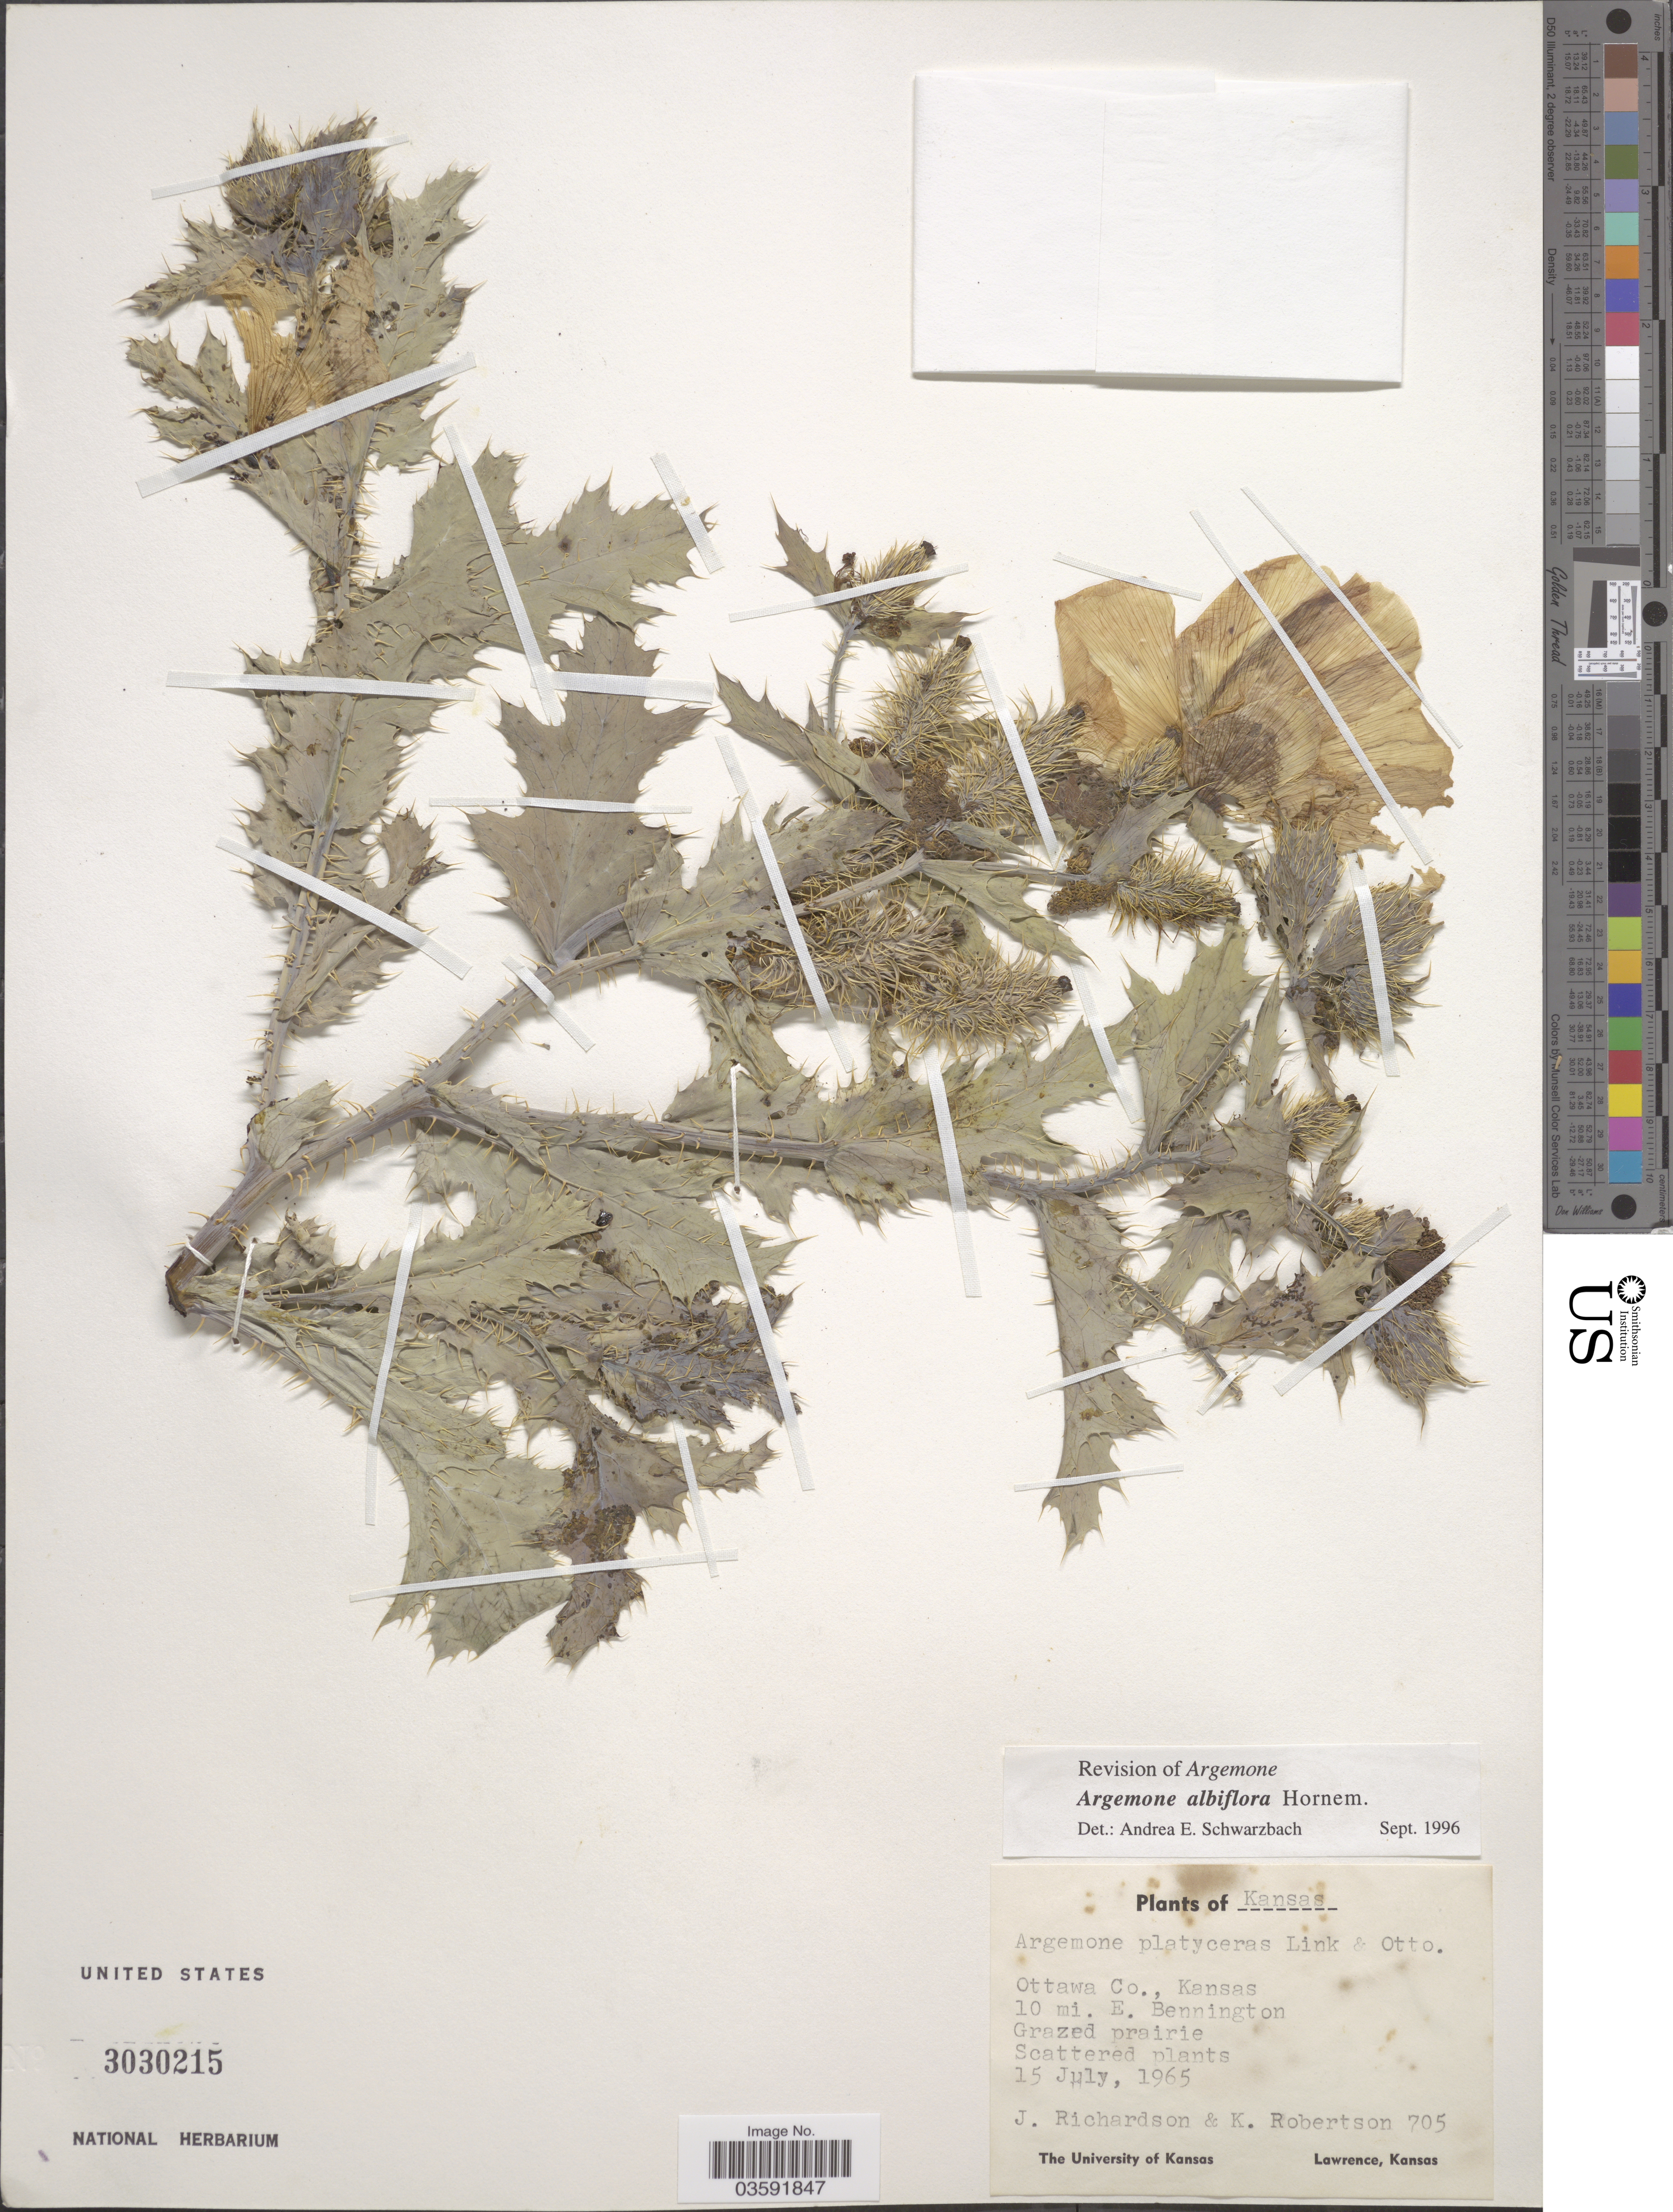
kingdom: Plantae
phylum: Tracheophyta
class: Magnoliopsida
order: Ranunculales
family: Papaveraceae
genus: Argemone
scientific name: Argemone albiflora subsp. albiflora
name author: Hornem.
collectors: J. Richardson & K. Robertson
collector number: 705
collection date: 1965-07-15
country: United States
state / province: Kansas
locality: Ottawa Co., 10 mi. E. Bennington.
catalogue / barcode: US 3030215